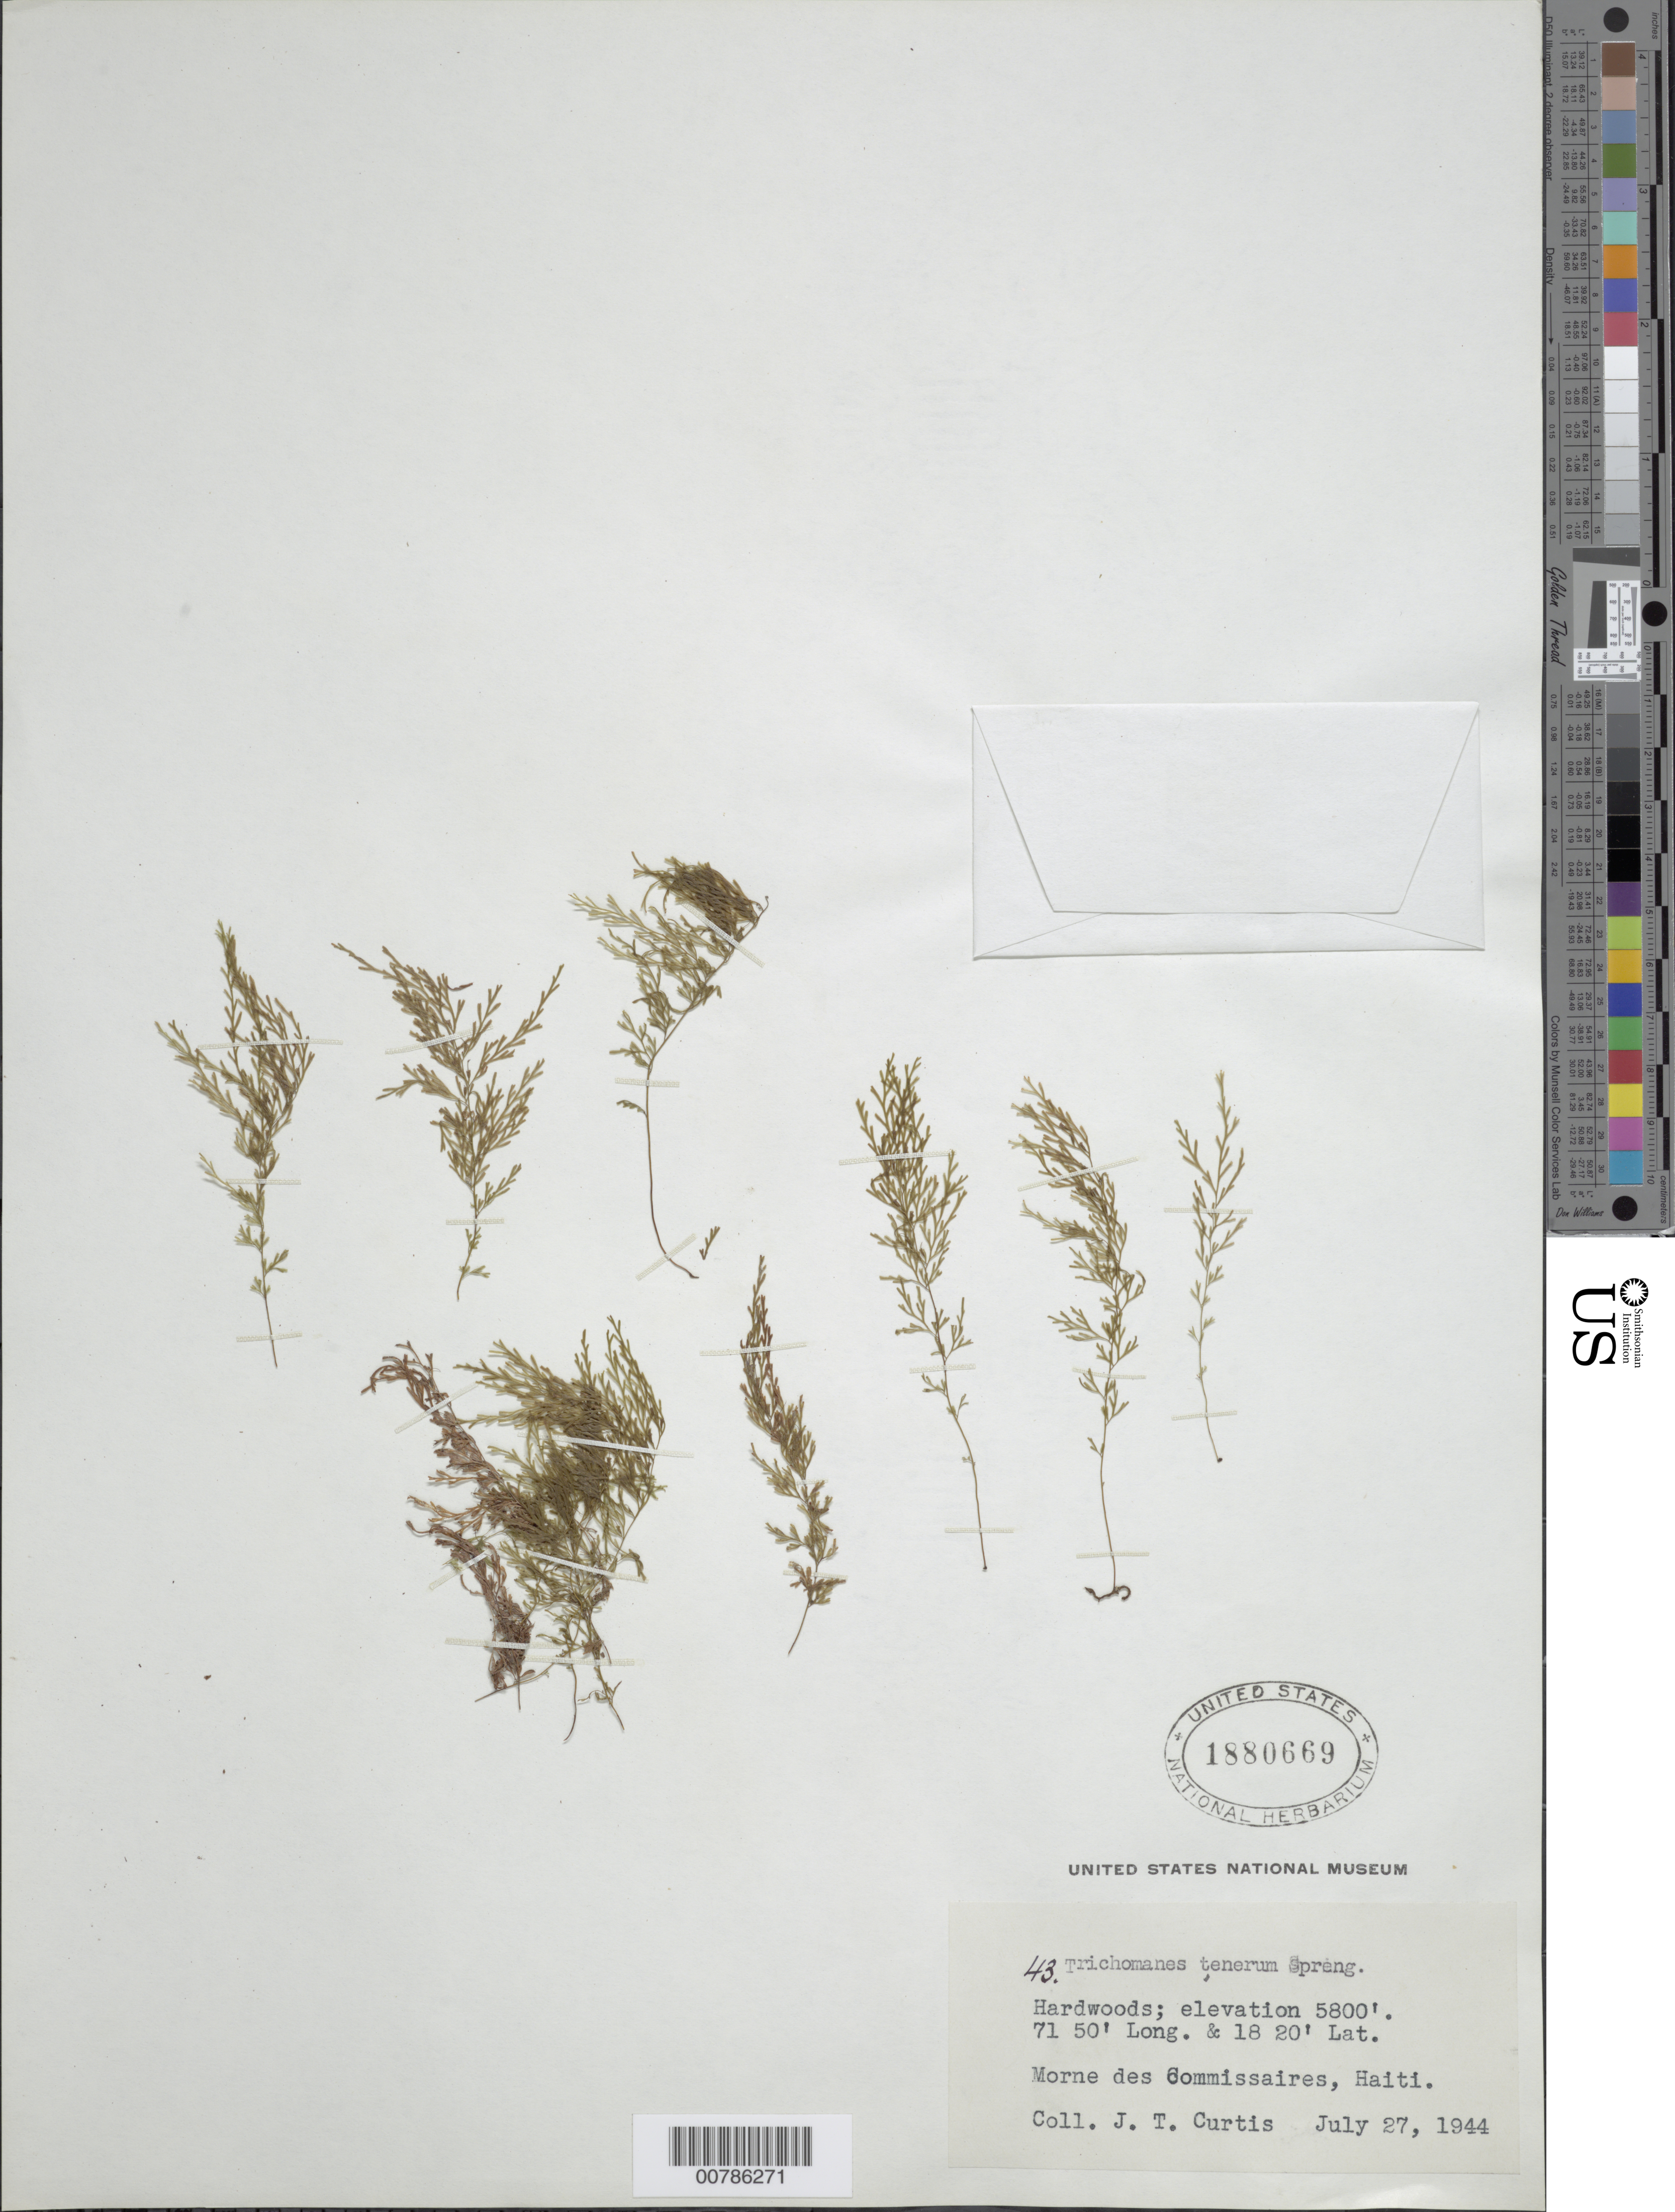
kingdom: Plantae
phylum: Tracheophyta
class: Polypodiopsida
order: Hymenophyllales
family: Hymenophyllaceae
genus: Polyphlebium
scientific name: Polyphlebium angustatum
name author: (Carmich.) Ebihara & Dubuisson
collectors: J. Curtis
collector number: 43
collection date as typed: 27 Jul 1944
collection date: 1944-07-27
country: Haiti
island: Hispaniola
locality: Morne des Commissaires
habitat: Hardwoods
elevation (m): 1768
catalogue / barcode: US 1880669